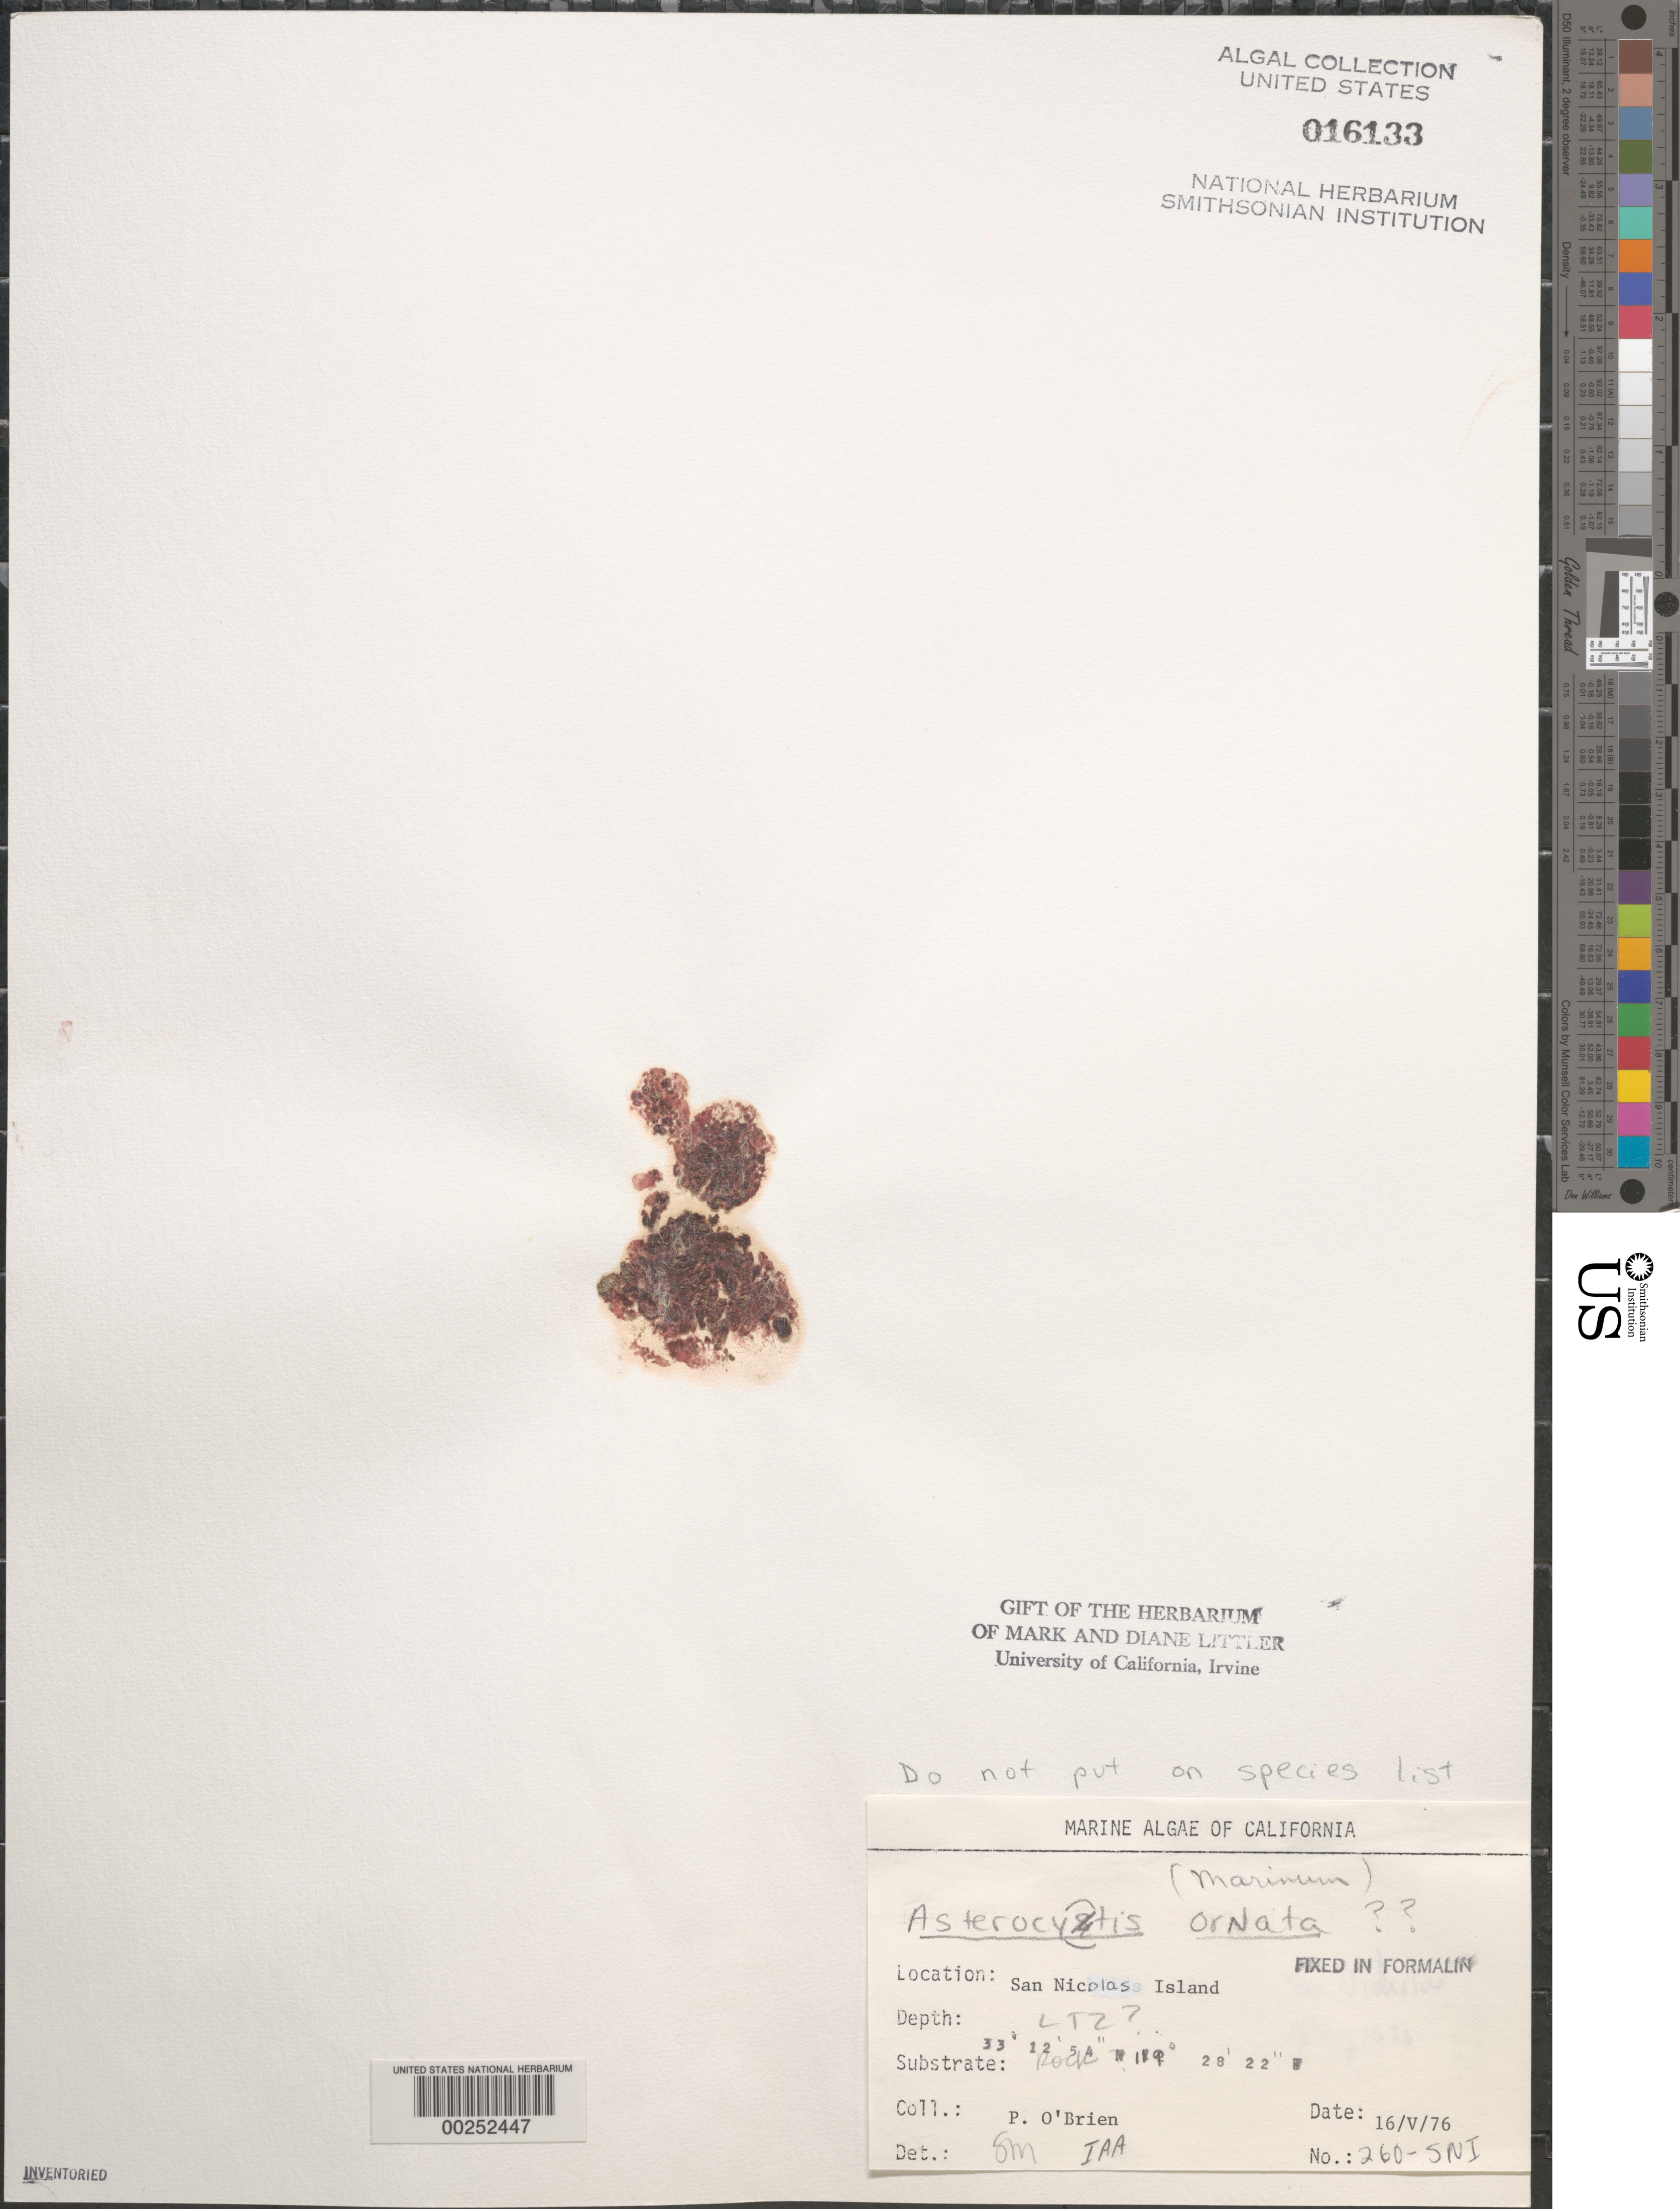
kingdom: Plantae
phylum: Rhodophyta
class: Bangiophyceae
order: Goniotrichales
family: Goniotrichaceae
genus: Chroodactylon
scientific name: Chroodactylon ornatum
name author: (C. Agardh) Basson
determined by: Algae name updating Project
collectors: P. O'Brien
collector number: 260-sni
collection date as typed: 16 May 1976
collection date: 1976-05-16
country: United States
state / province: California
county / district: Ventura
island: San Nicolas Island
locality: Dutch Harbor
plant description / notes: BLM-SOCALBIGHT Rocky Intertidal Survey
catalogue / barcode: US 16133